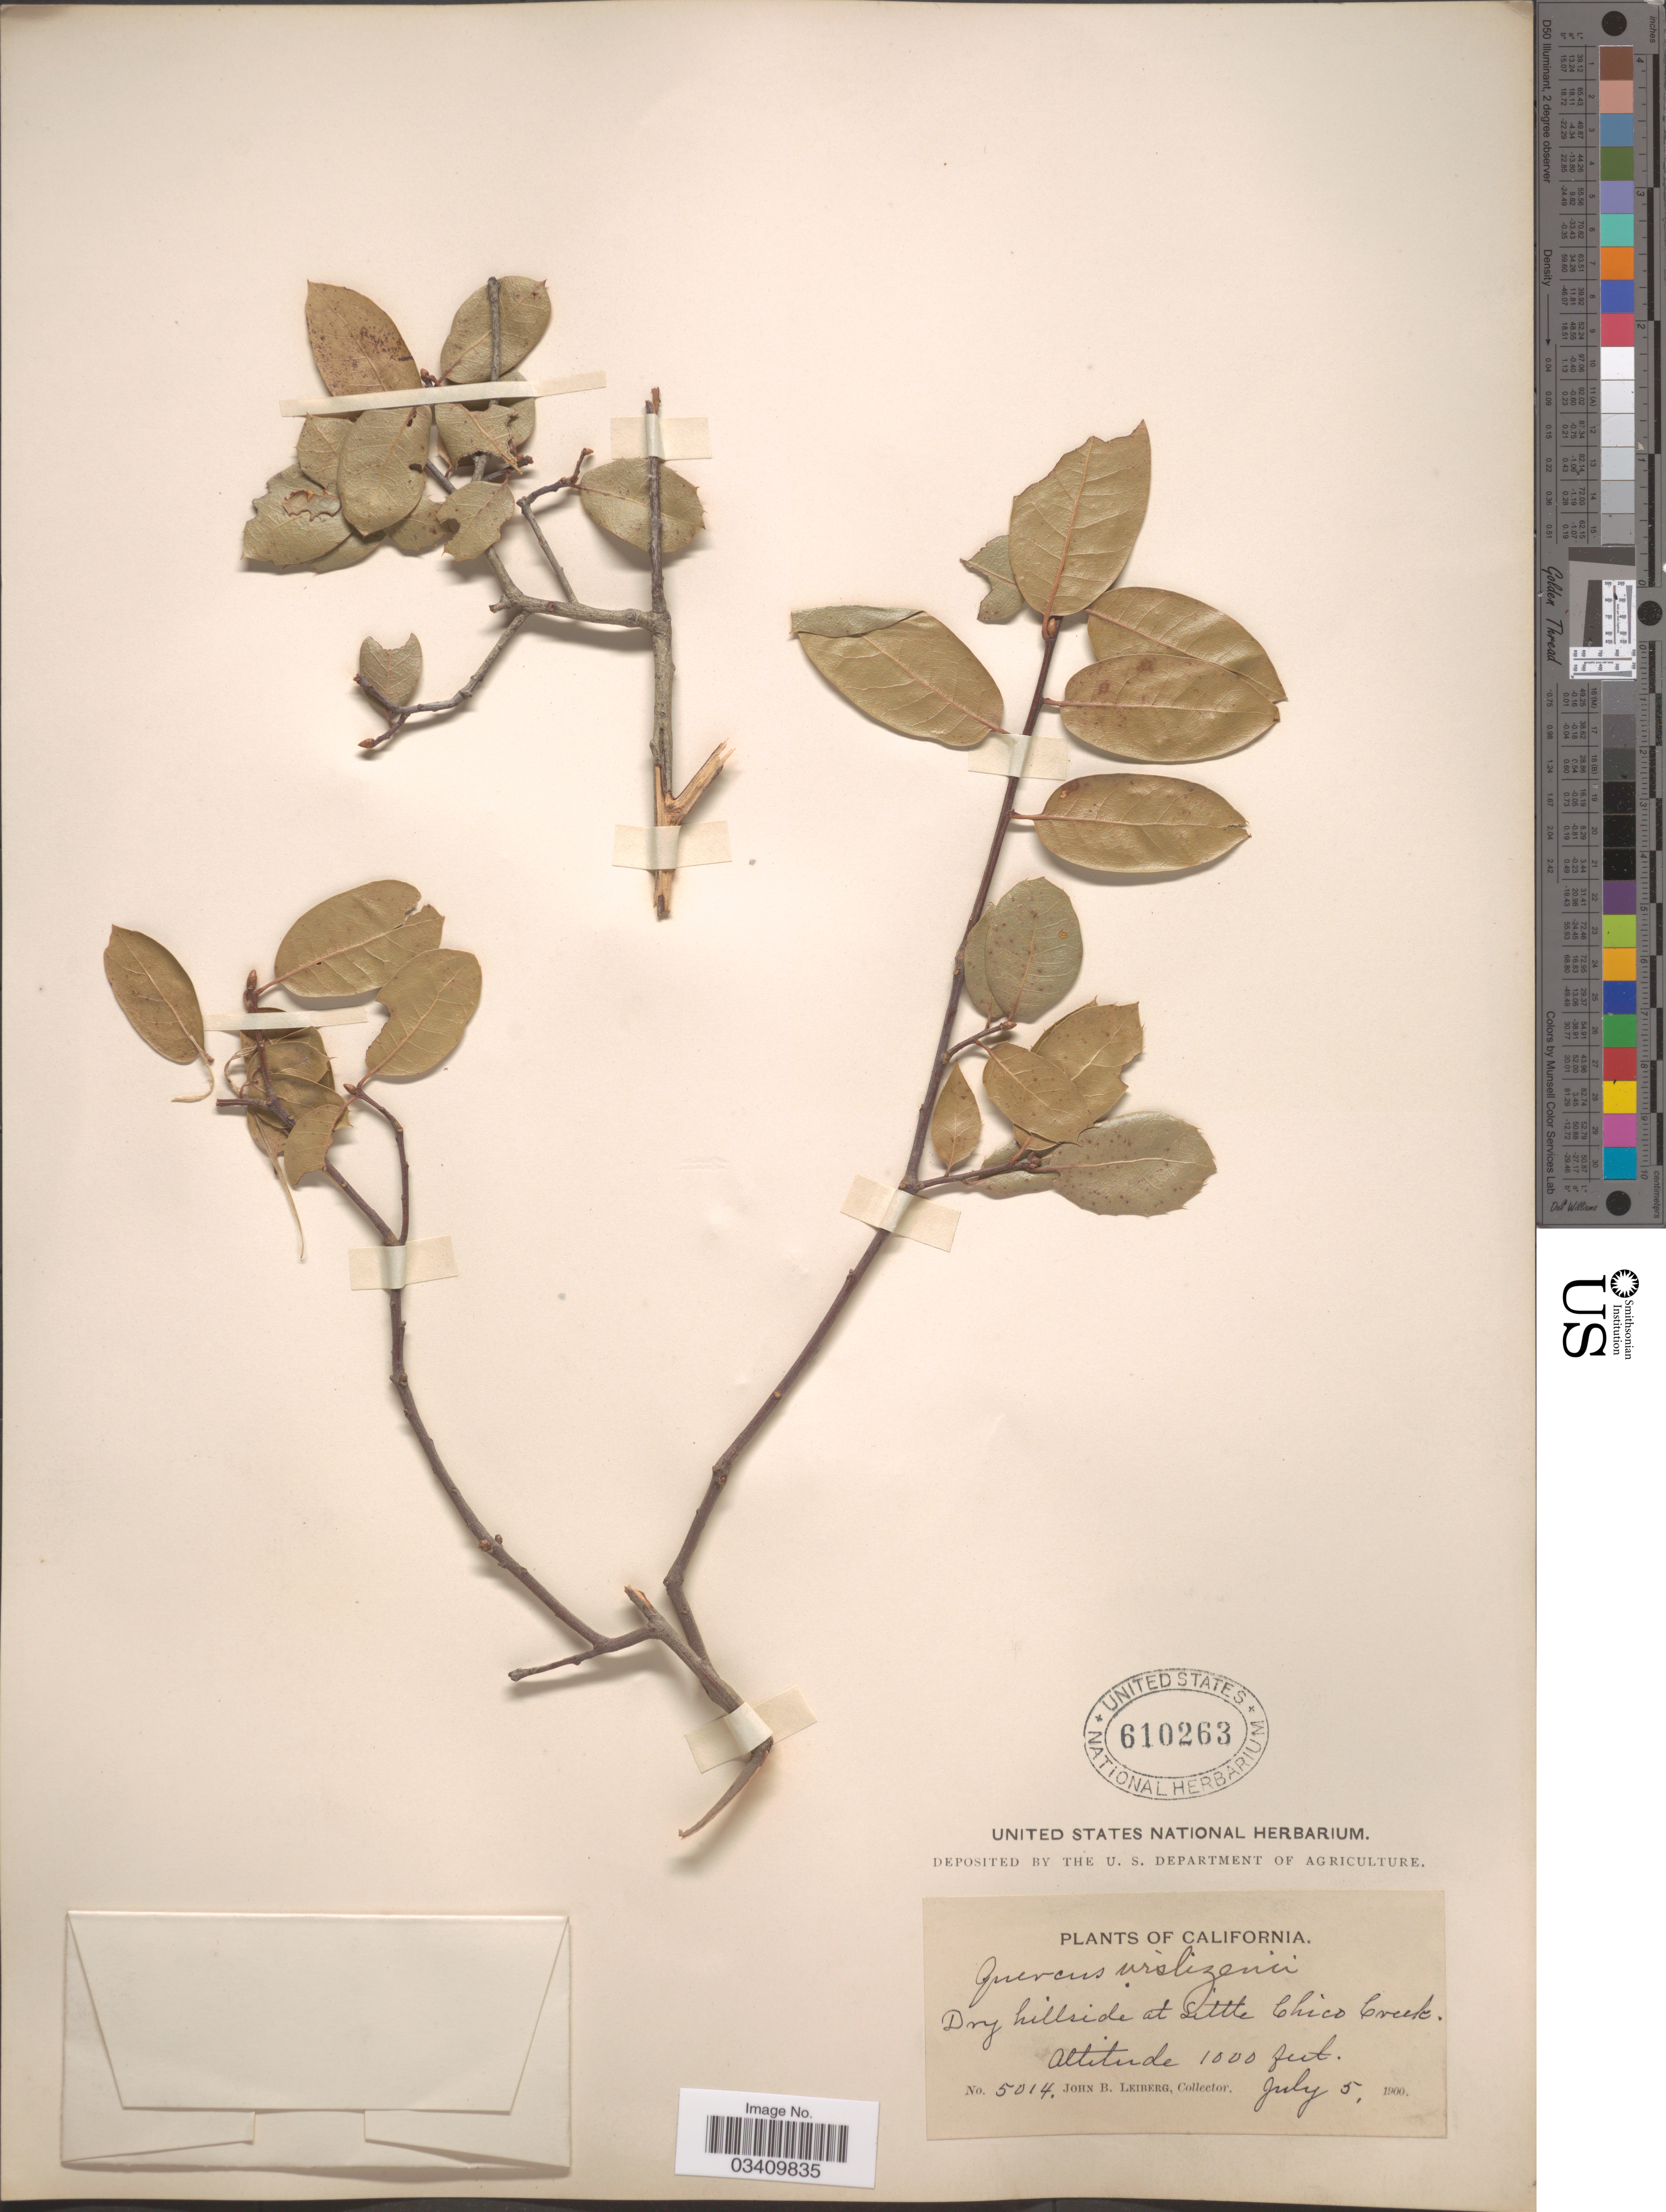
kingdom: Plantae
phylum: Tracheophyta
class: Magnoliopsida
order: Fagales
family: Fagaceae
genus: Quercus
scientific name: Quercus wislizeni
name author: A. DC.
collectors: J. B. Leiberg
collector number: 5014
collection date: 1900-07-05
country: United States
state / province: California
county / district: Butte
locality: Dry hillside at Little Chico Creek.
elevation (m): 305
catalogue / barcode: US 610263